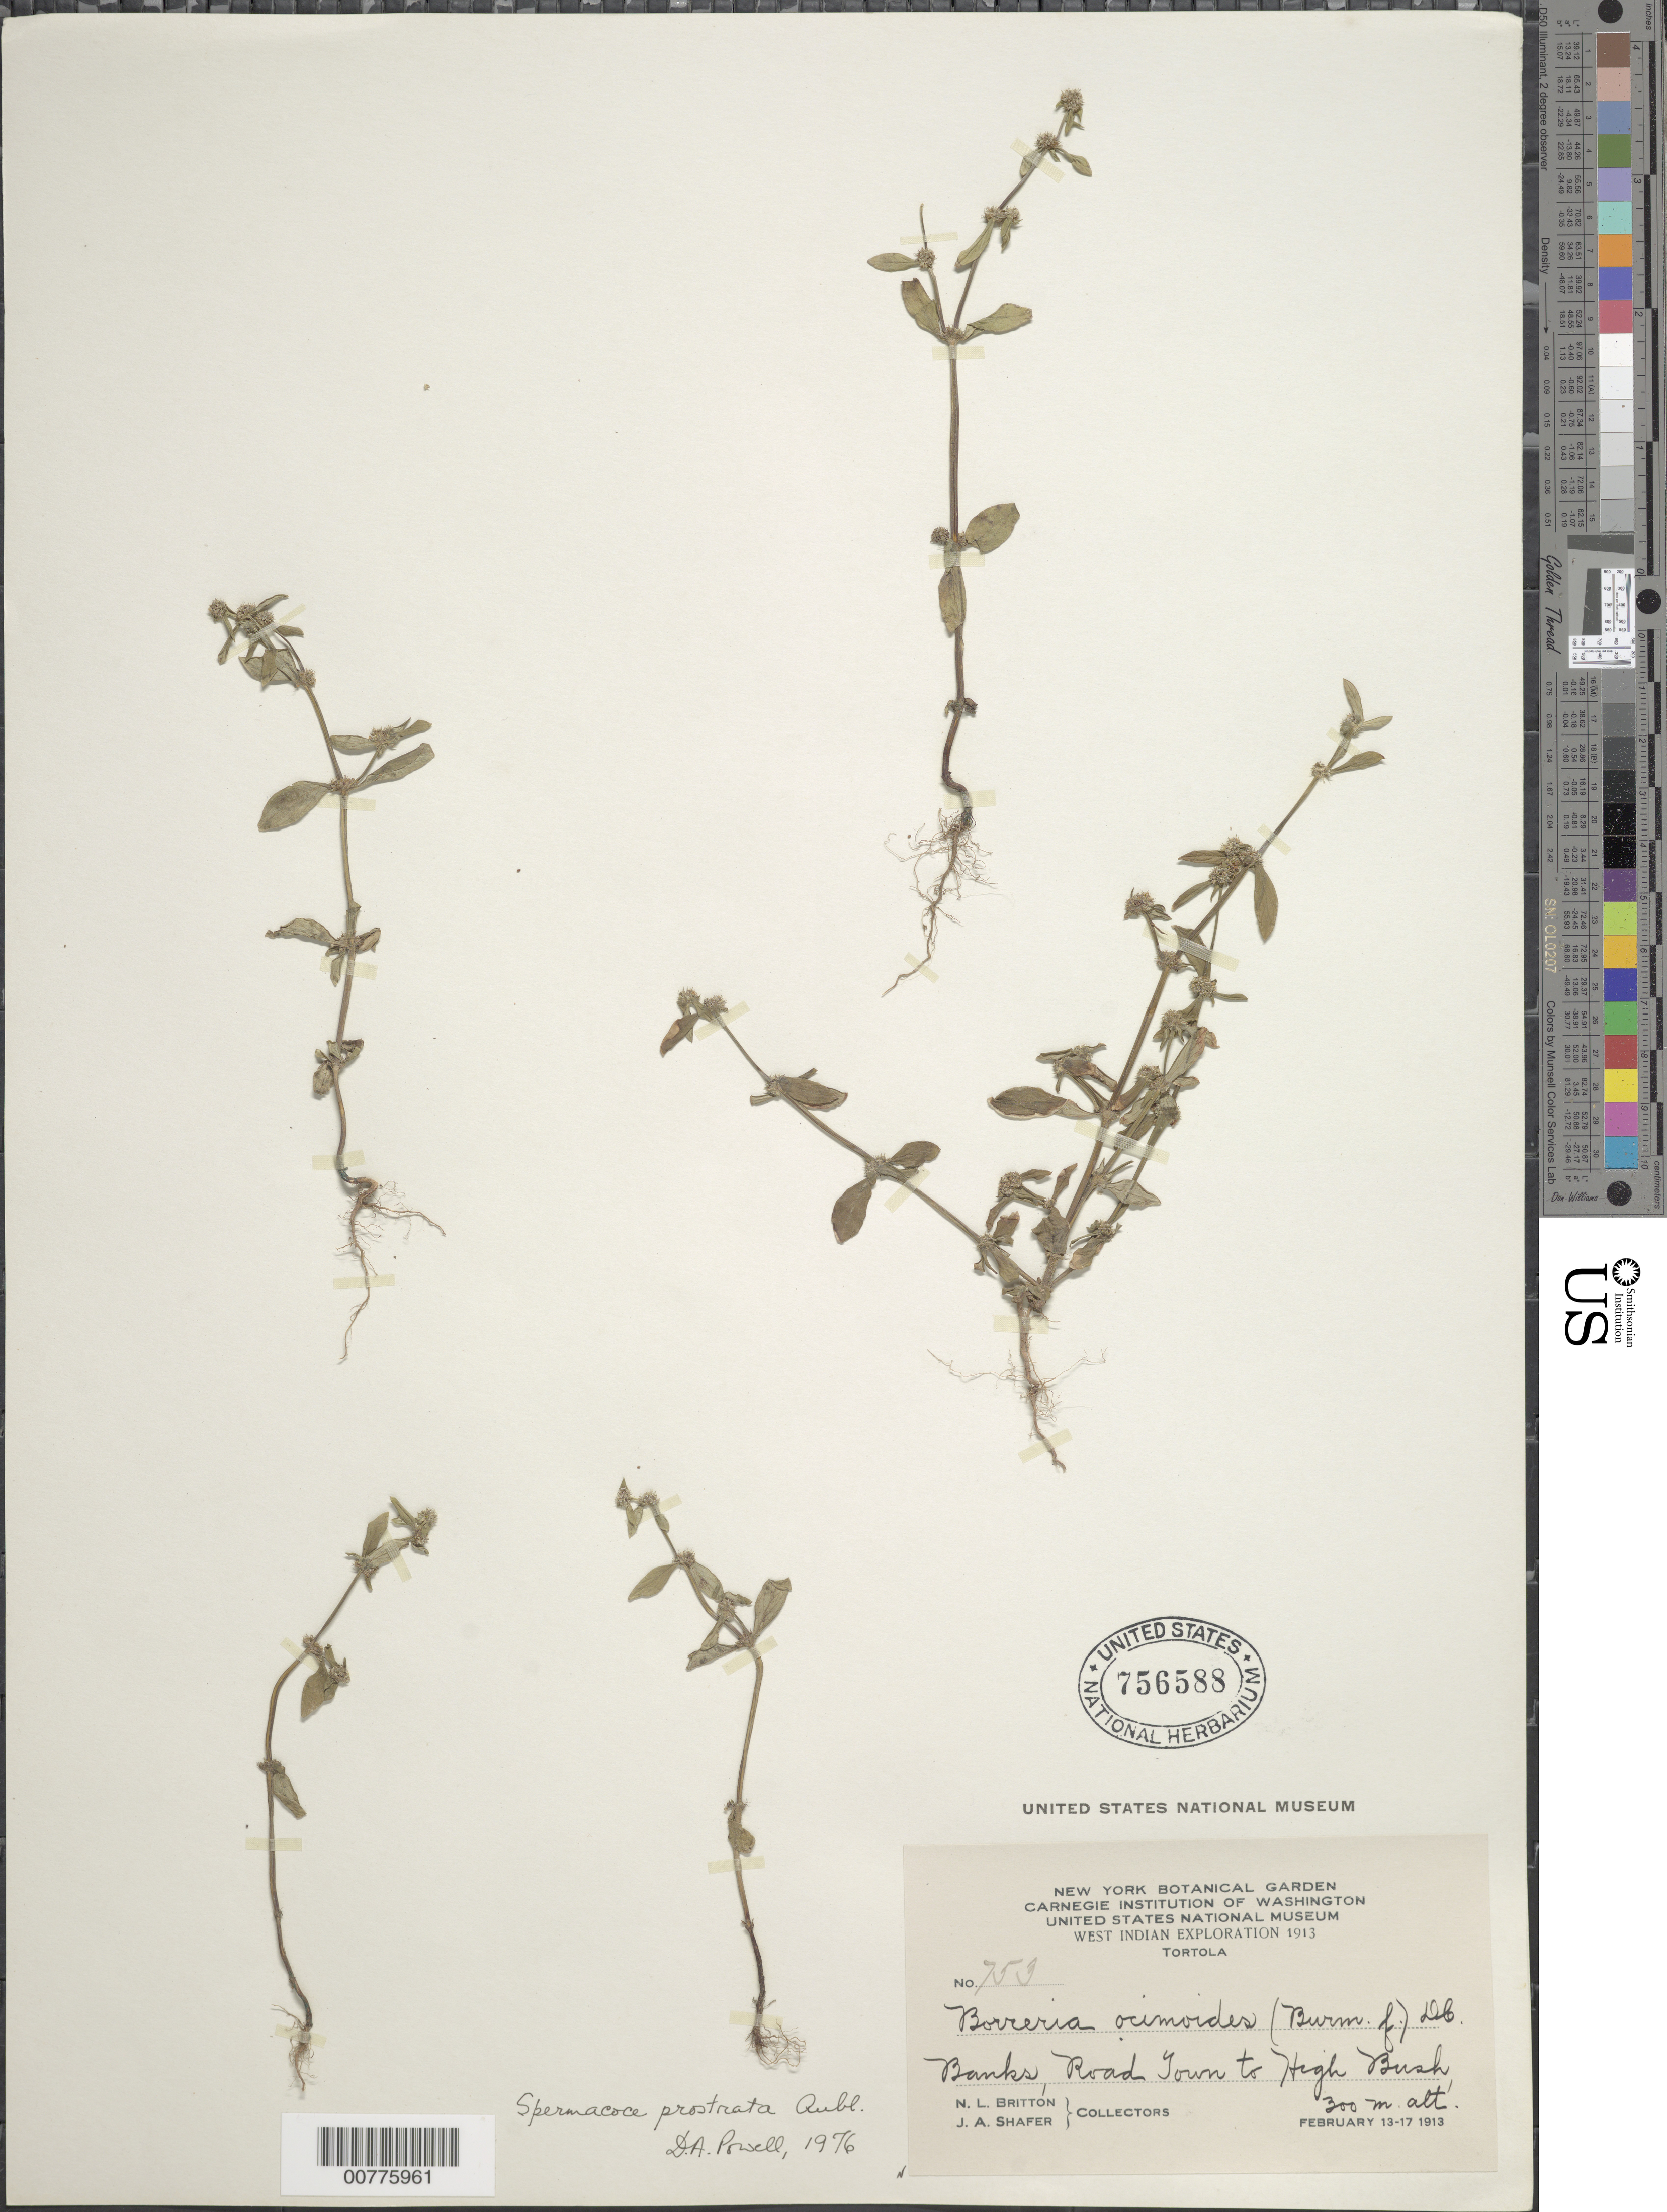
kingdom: Plantae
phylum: Tracheophyta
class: Magnoliopsida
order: Gentianales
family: Rubiaceae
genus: Spermacoce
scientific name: Spermacoce prostrata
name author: Aubl.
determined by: Powell, A.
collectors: N. Britton & J. A. Shafer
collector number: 753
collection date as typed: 13 Feb 1913 to 17 Feb 1913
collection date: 1913-02-13/1913-02-17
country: British Virgin Islands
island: Tortola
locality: Road Town to High Bush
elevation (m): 300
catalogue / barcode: US 756588